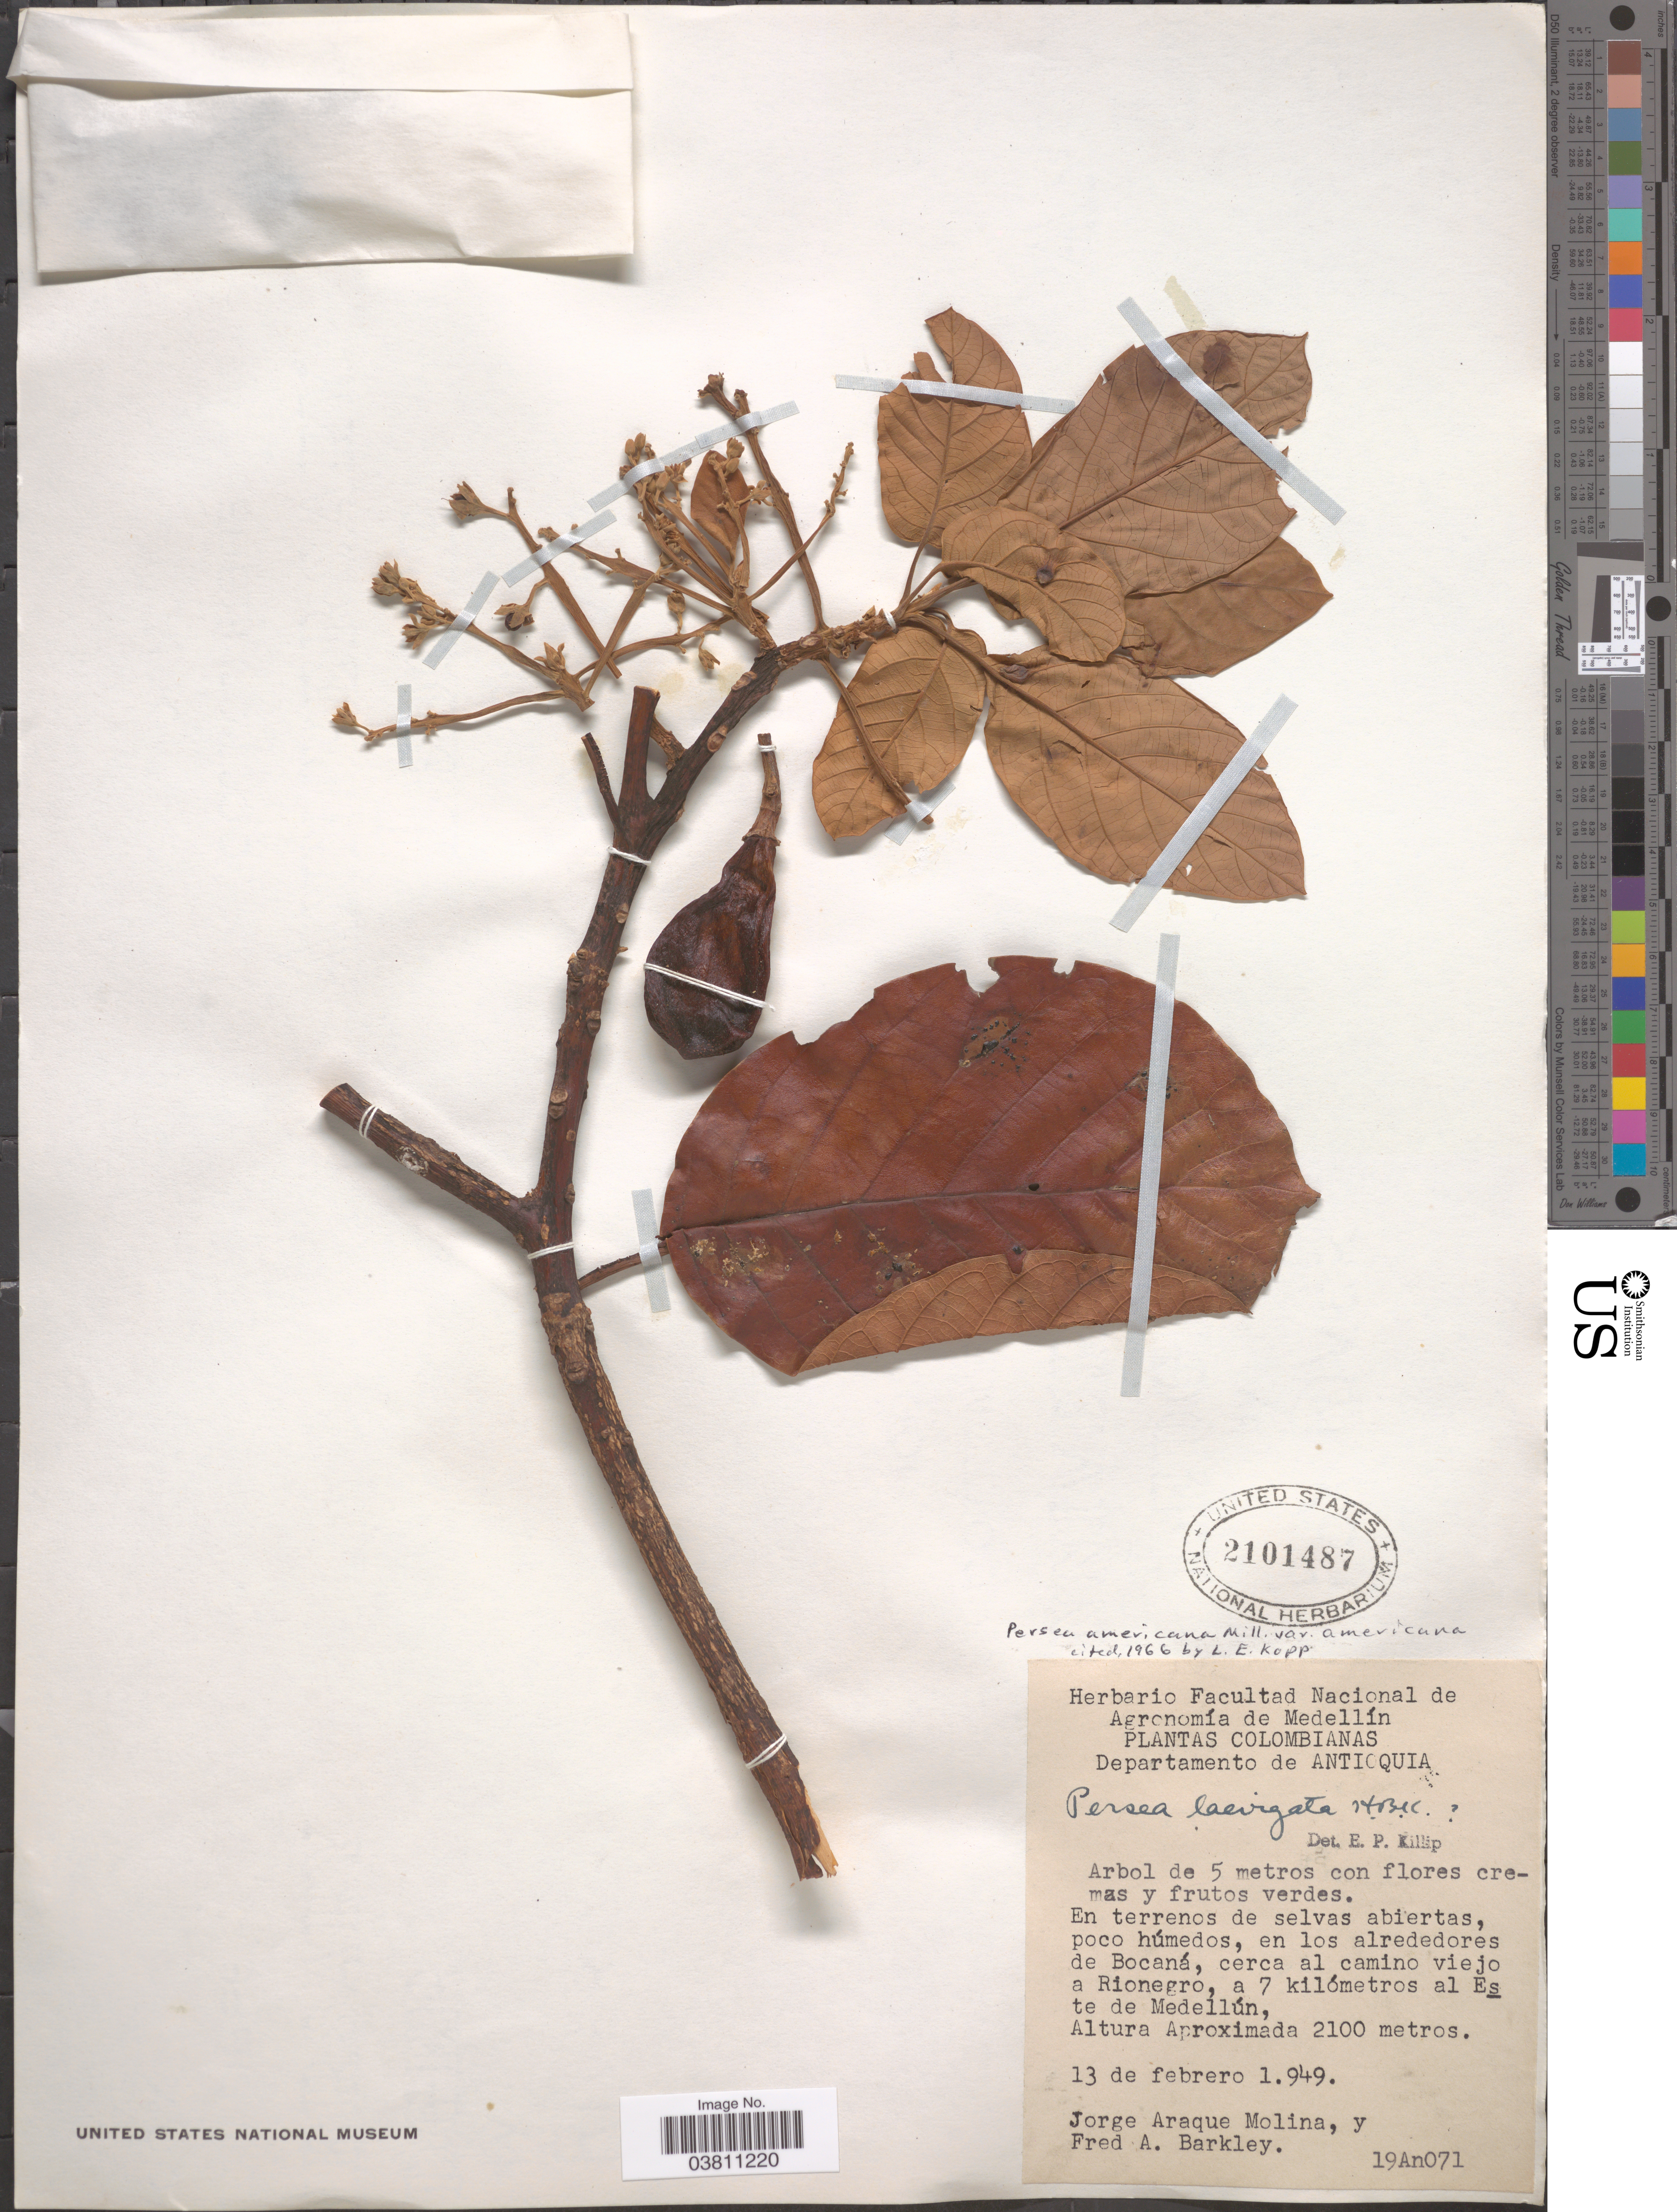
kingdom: Plantae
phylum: Tracheophyta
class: Magnoliopsida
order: Laurales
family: Lauraceae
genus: Persea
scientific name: Persea americana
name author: Mill.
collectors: J. Araque Molina & F. A. Barkley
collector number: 19An071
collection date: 1949-02-13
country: Colombia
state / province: Antioquia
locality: Departamento de Antioquia. En los alrededores de Bocaná, cerca al camino viejo a Rionegro, a 7 kilómetros al Este de Medellún.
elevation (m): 2100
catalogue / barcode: US 2101487